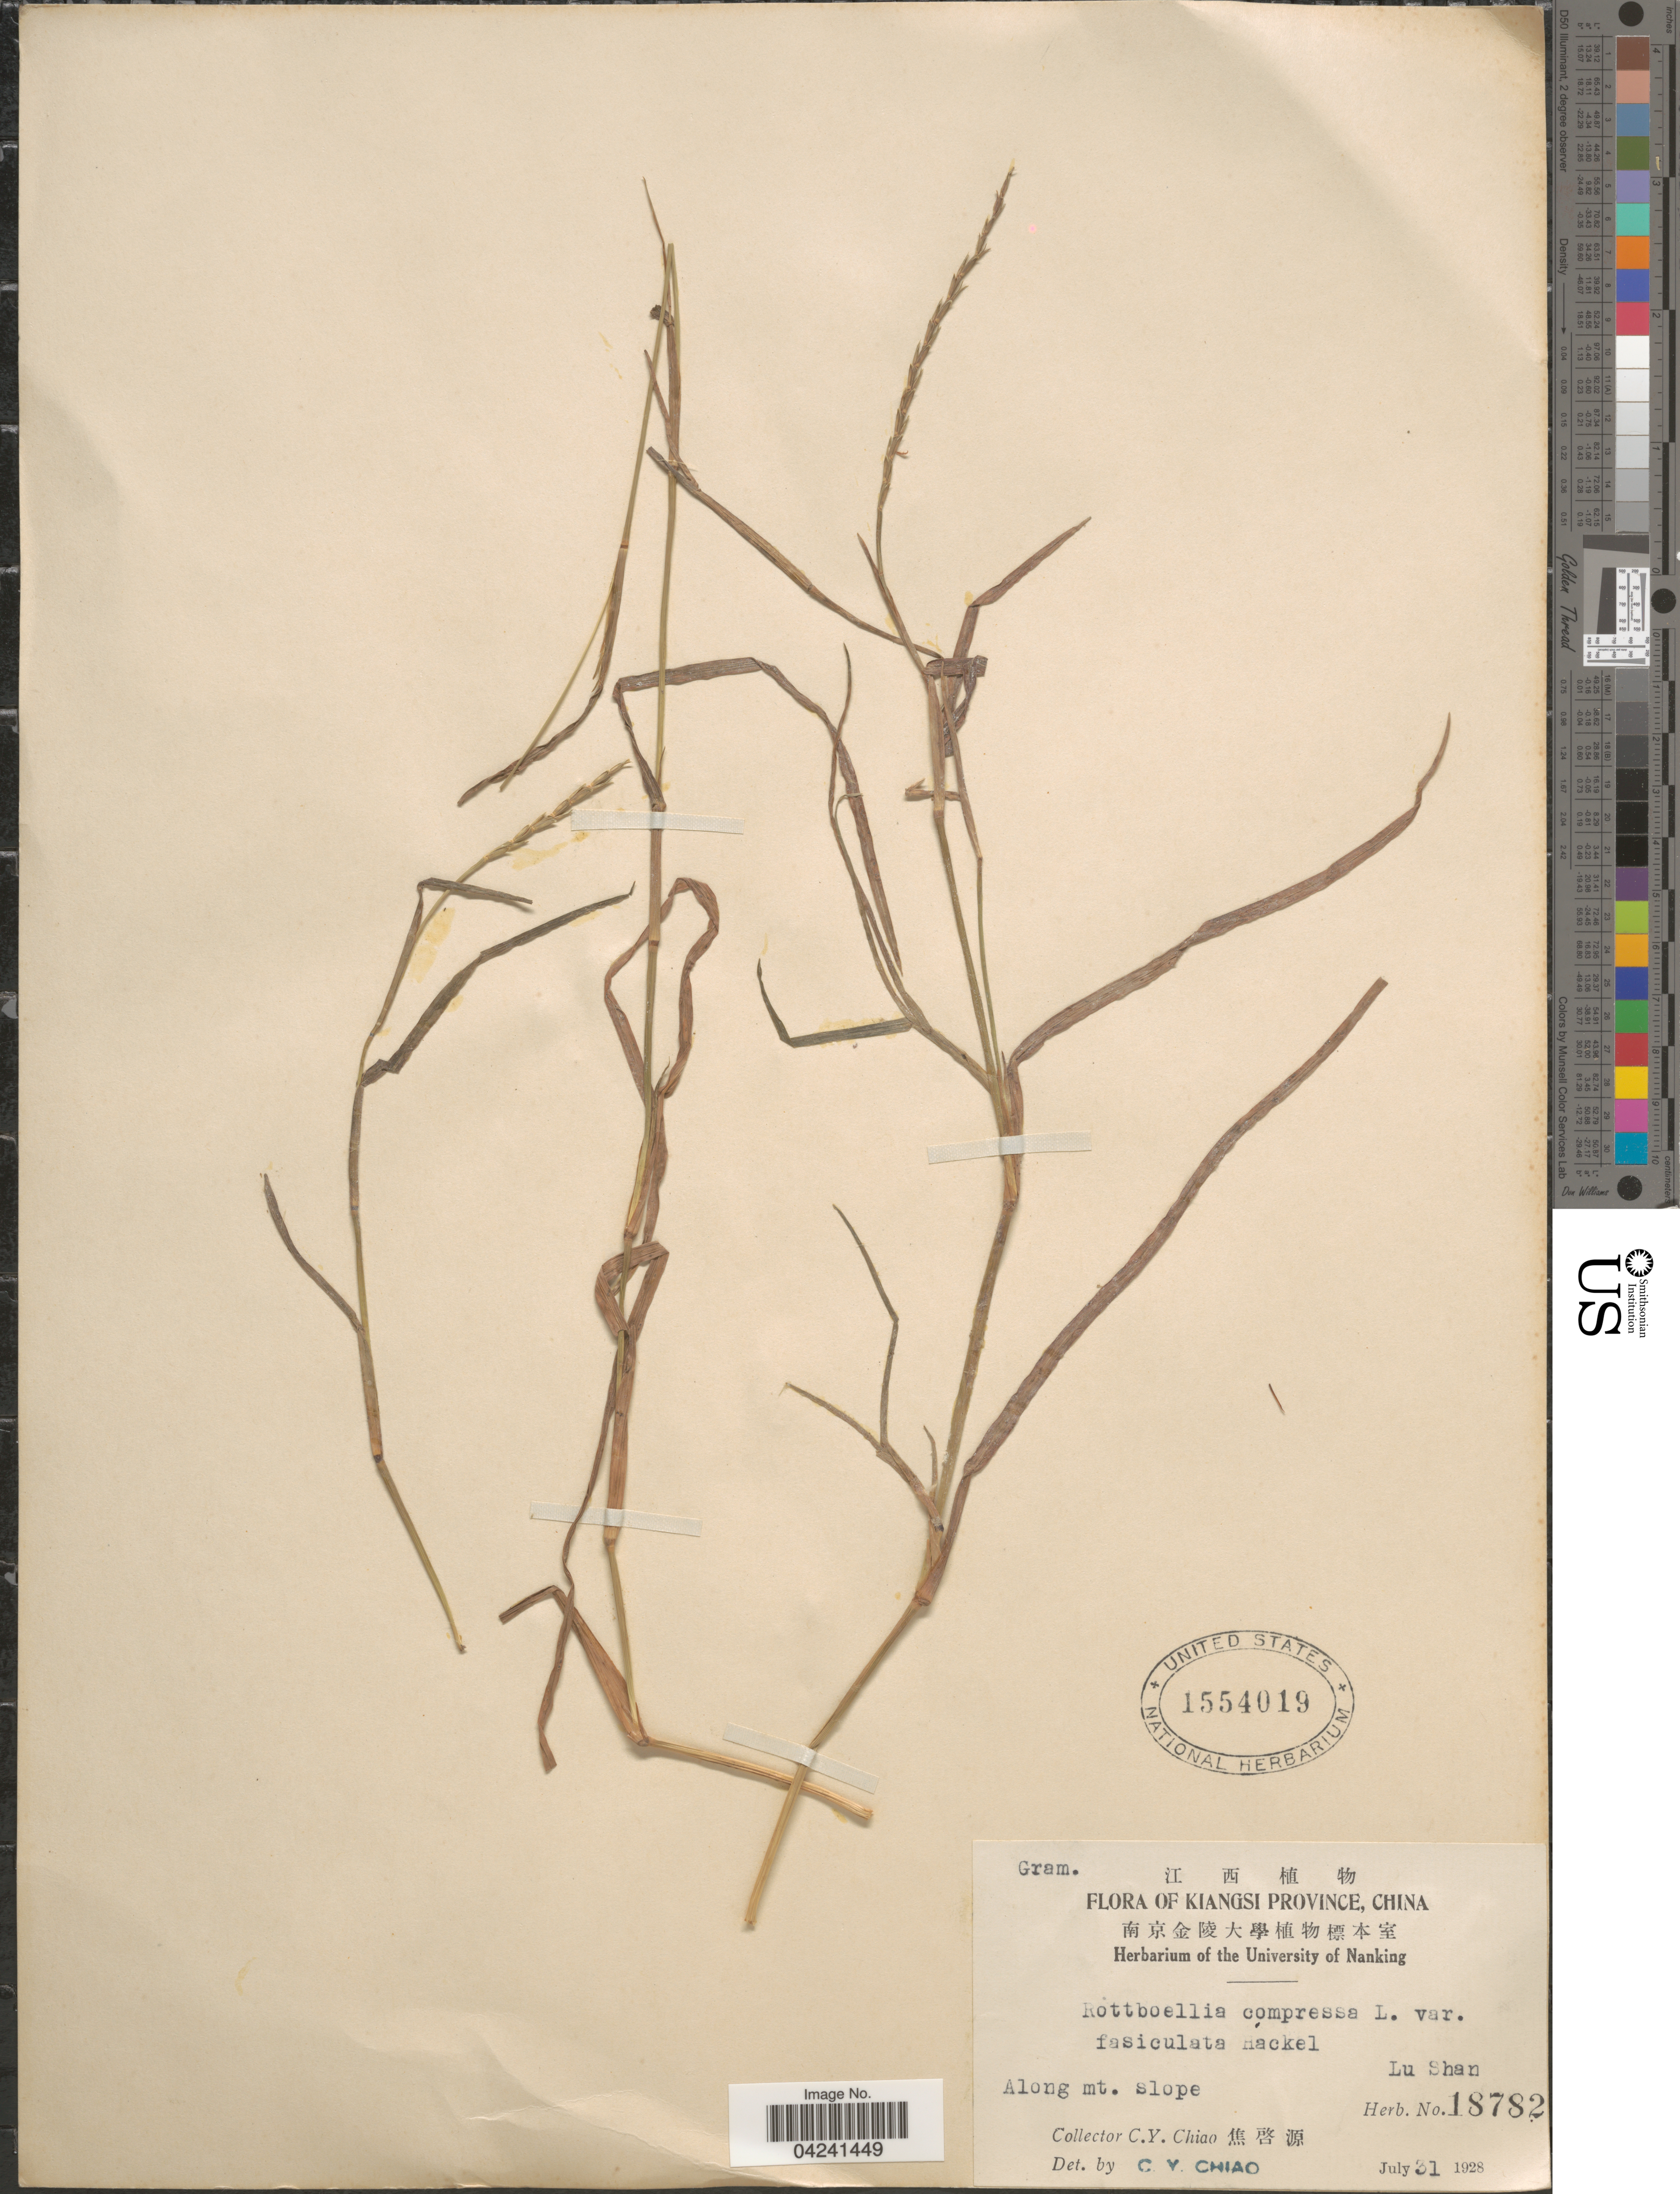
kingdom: Plantae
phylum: Tracheophyta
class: Liliopsida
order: Poales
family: Poaceae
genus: Hemarthria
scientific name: Hemarthria compressa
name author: (L.) R. Br.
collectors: C. Y. Chiao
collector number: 18782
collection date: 1928-07-31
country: China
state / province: Jiangxi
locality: Kiangsi Province. Along mt. slope. Lu Shan.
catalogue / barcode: US 1554019